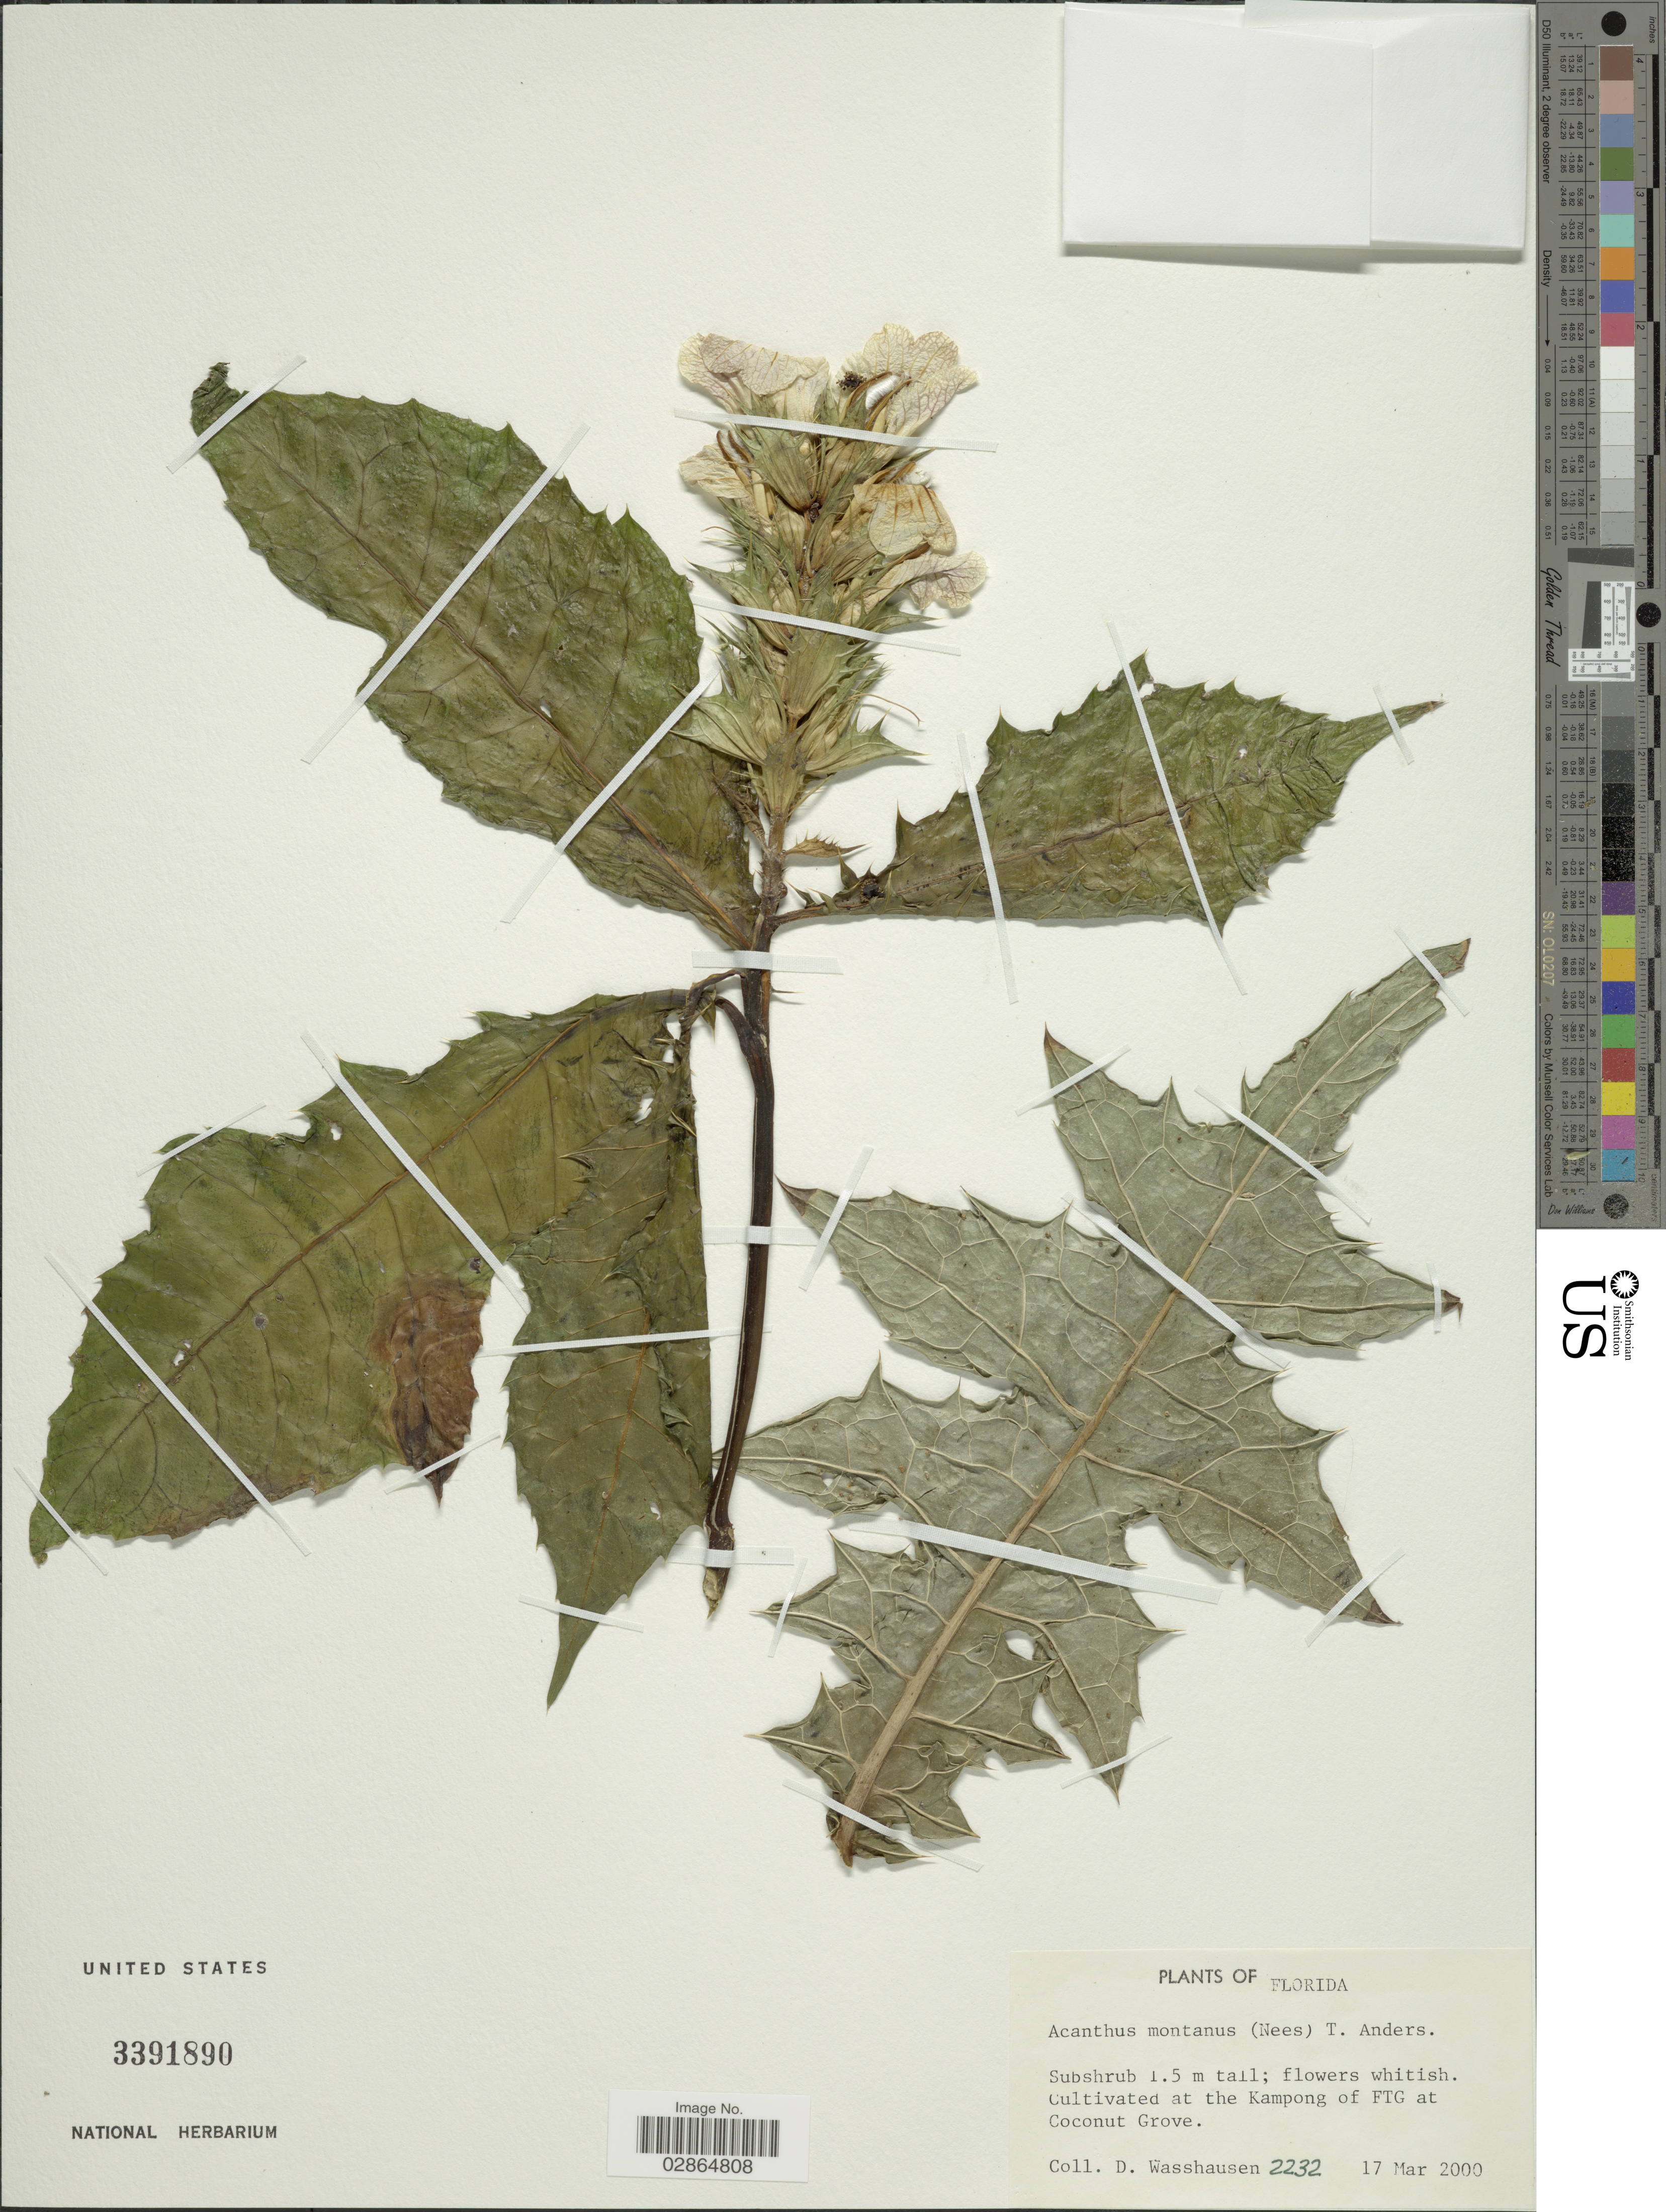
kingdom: Plantae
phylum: Tracheophyta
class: Magnoliopsida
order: Lamiales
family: Acanthaceae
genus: Acanthus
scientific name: Acanthus montanus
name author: (Nees) T. Anderson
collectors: D. C. Wasshausen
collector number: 2232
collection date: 2000-03-17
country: United States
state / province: Florida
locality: Cultivated at the Kampong of FTG at Coconut Grove.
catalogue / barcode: US 3391890